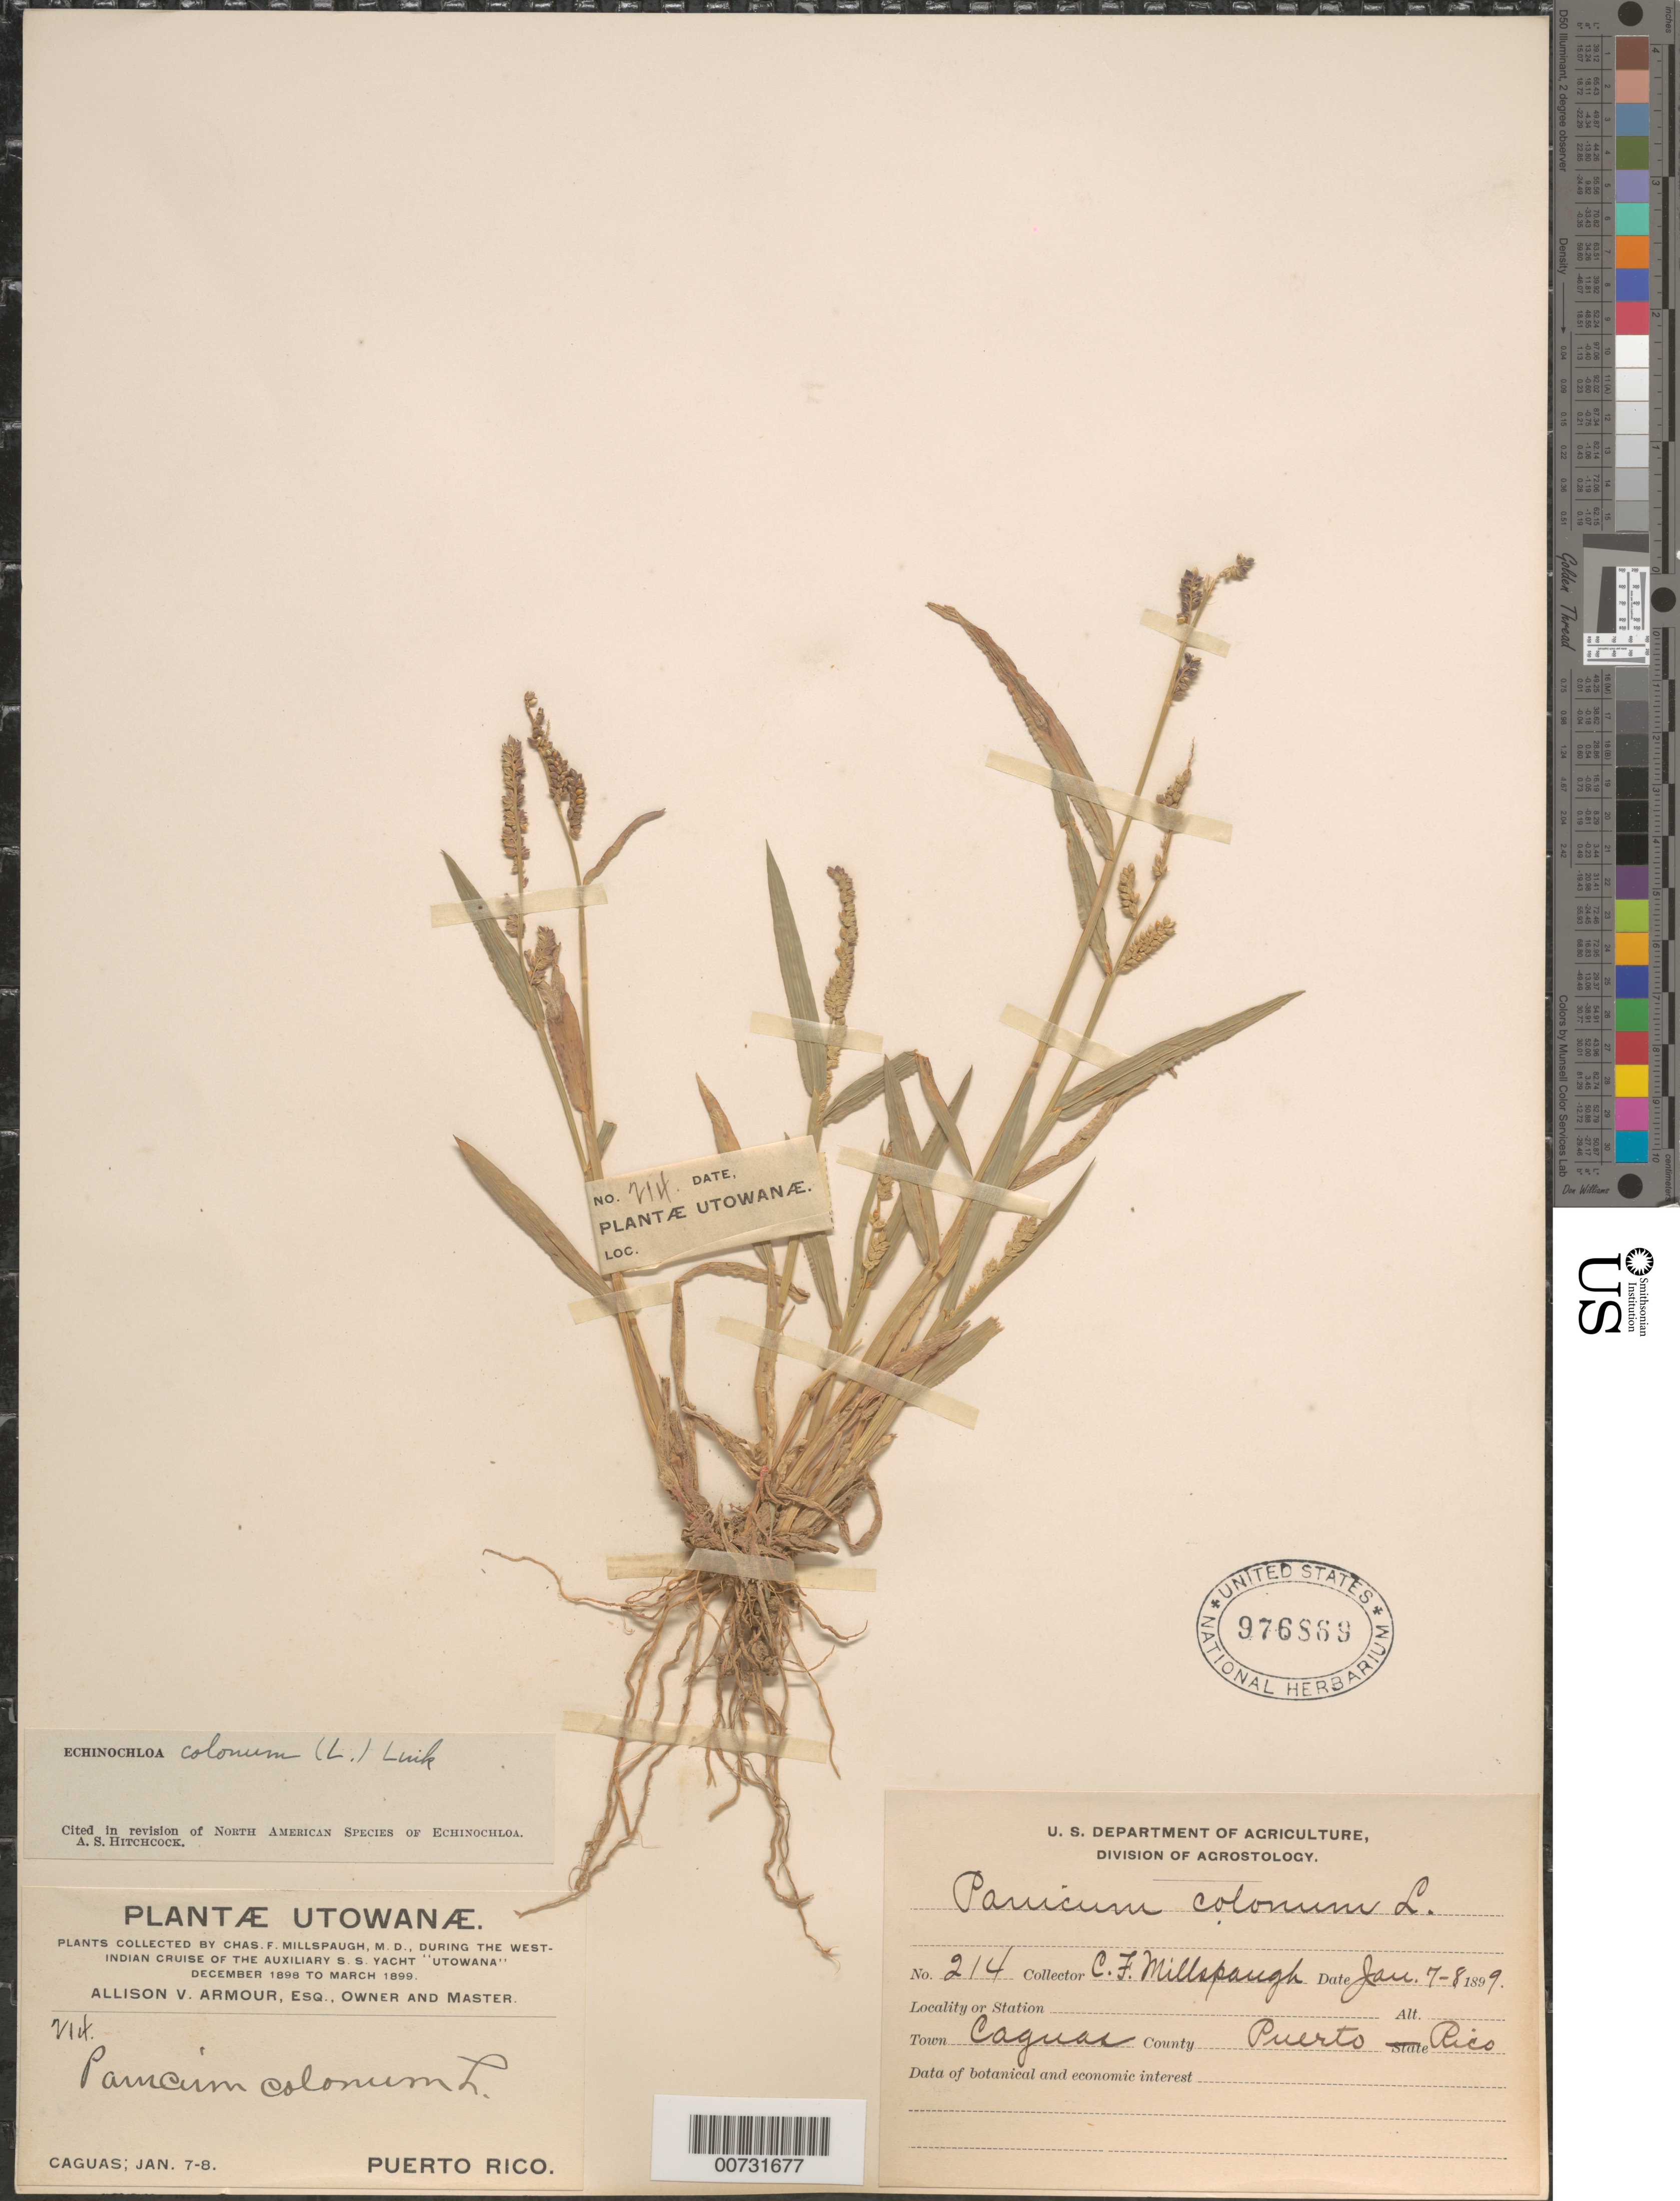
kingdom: Plantae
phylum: Tracheophyta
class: Liliopsida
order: Poales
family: Poaceae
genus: Echinochloa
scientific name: Echinochloa colona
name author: (L.) Link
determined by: Hitchcock, Albert S.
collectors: C. F. Millspaugh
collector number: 214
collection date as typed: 07 Jan 1899 and 08 Jan 1899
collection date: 1899-01-07,1899-01-08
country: Puerto Rico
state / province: Caguas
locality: Caguas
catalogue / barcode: US 976869